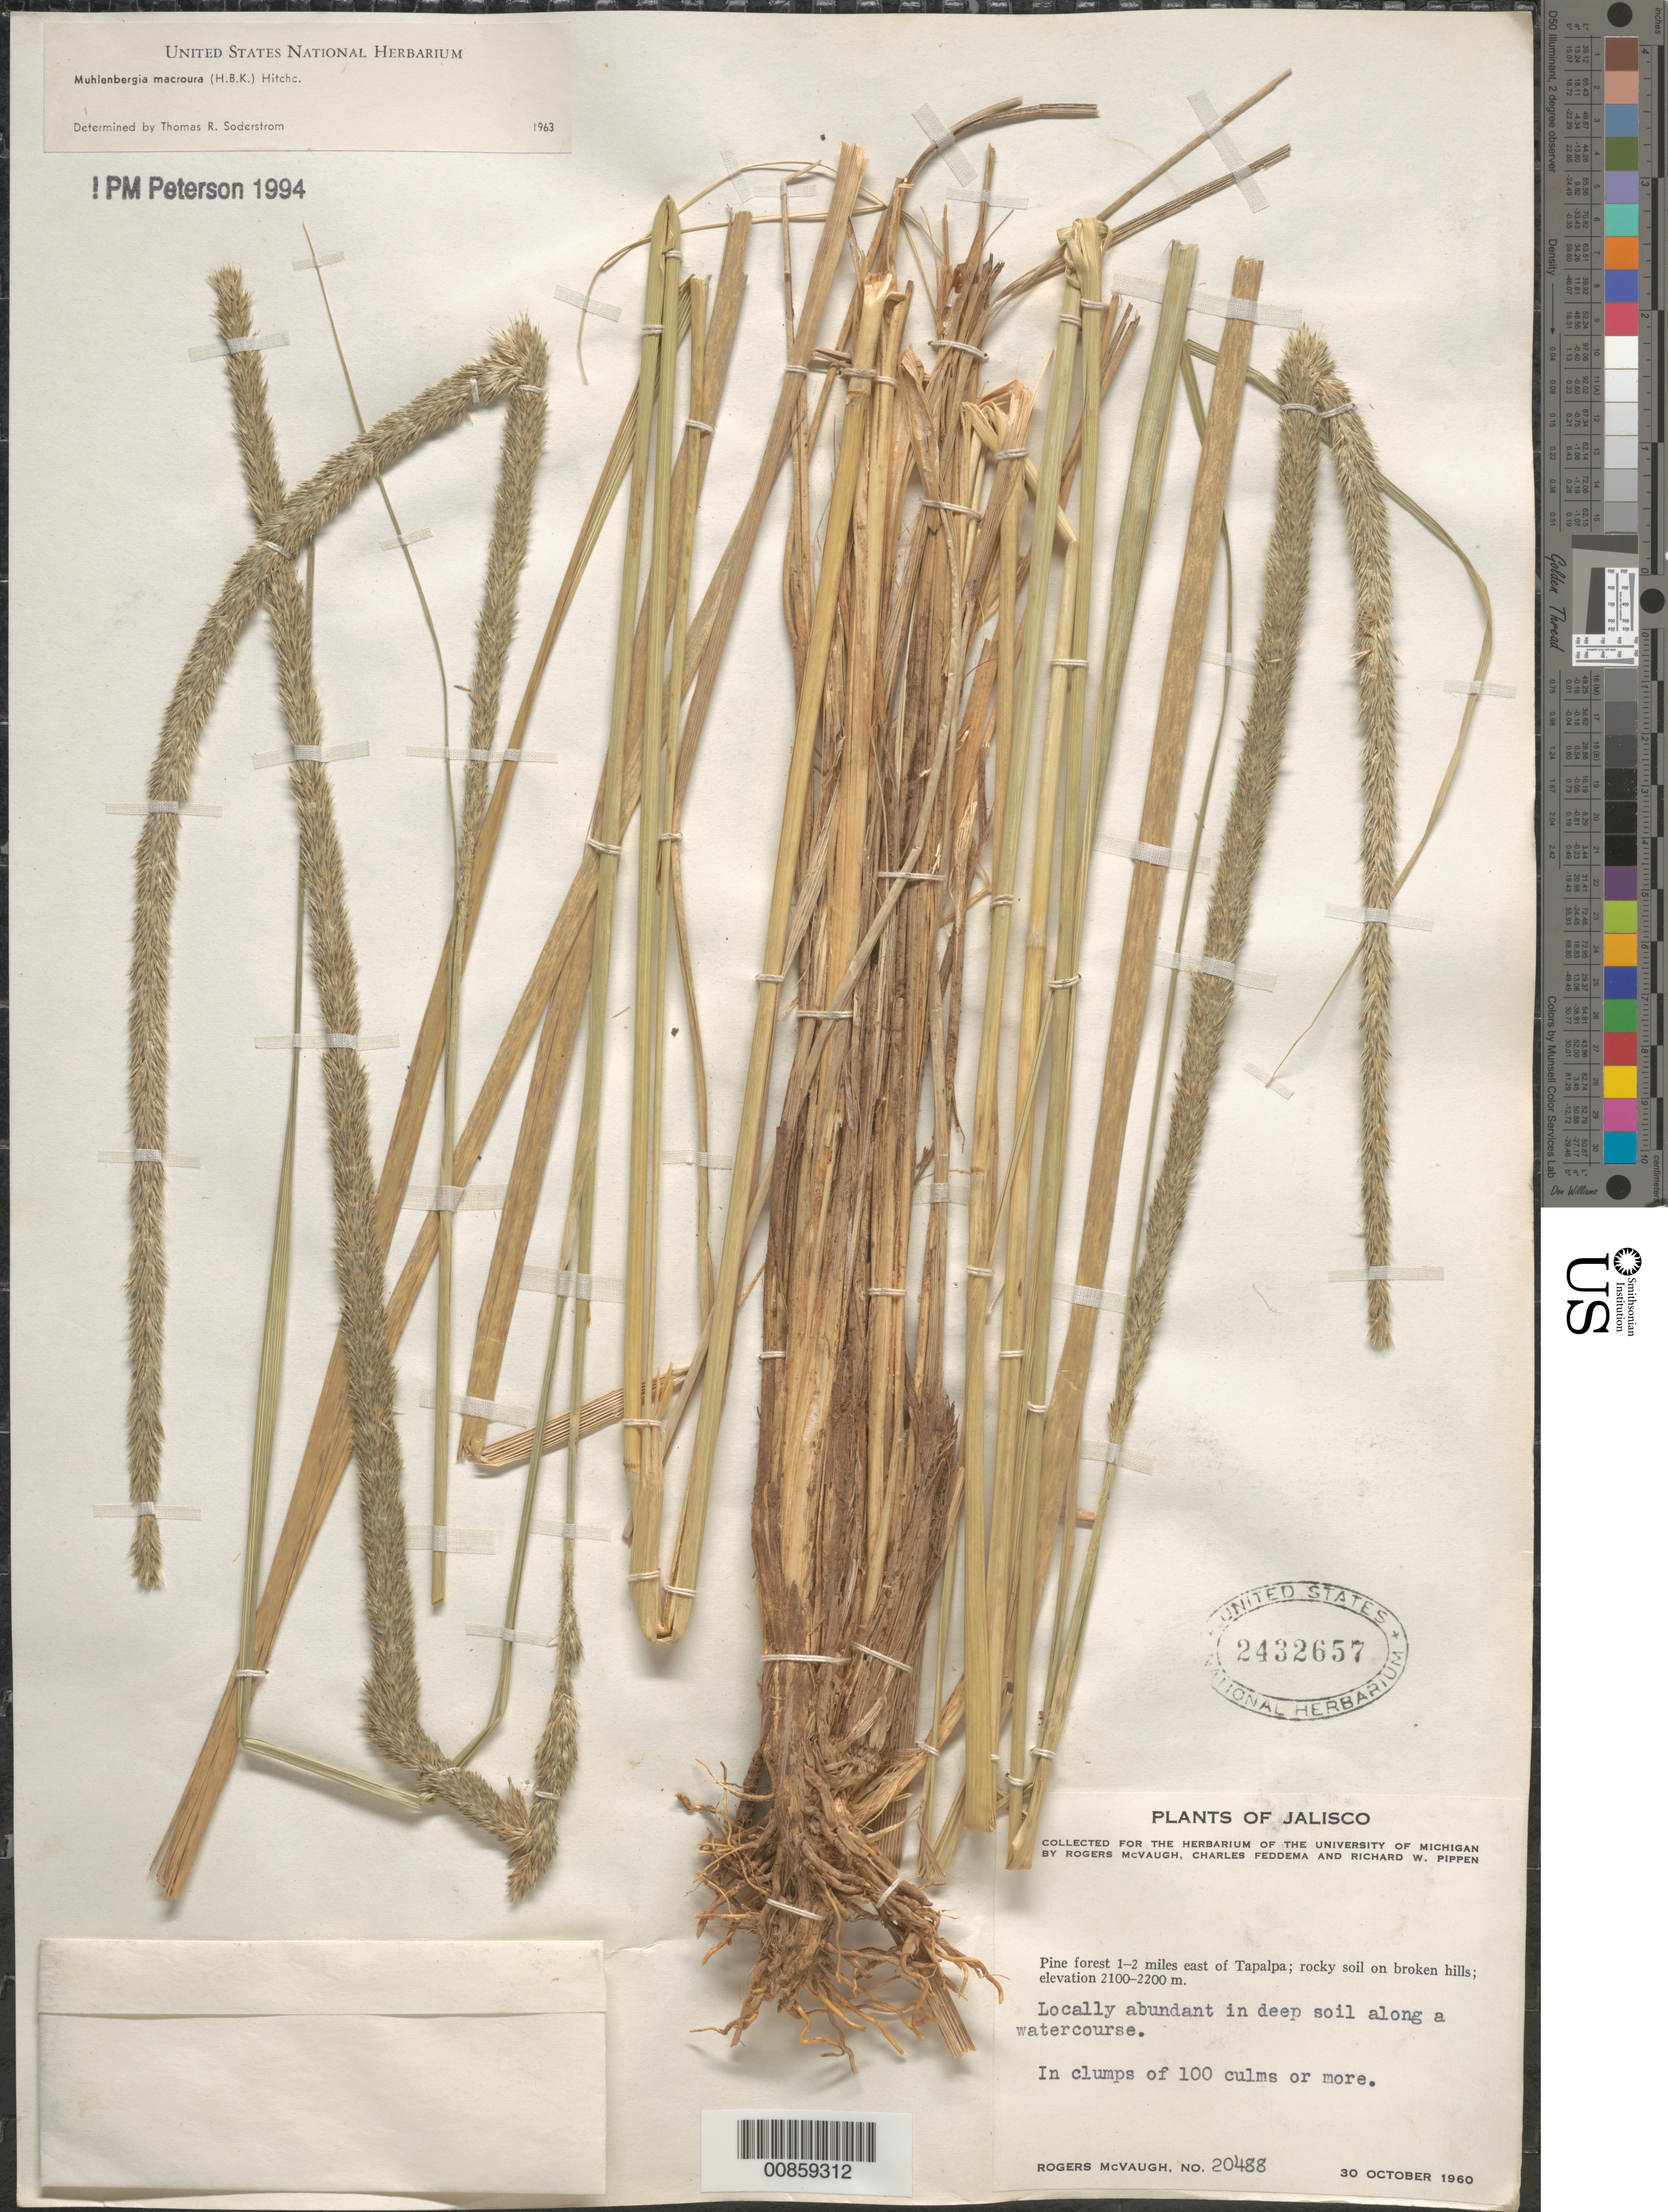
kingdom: Plantae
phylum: Tracheophyta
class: Liliopsida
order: Poales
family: Poaceae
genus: Muhlenbergia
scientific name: Muhlenbergia macroura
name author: (Kunth) Hitchc.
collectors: R. McVaugh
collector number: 20488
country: Mexico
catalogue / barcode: US 2432657